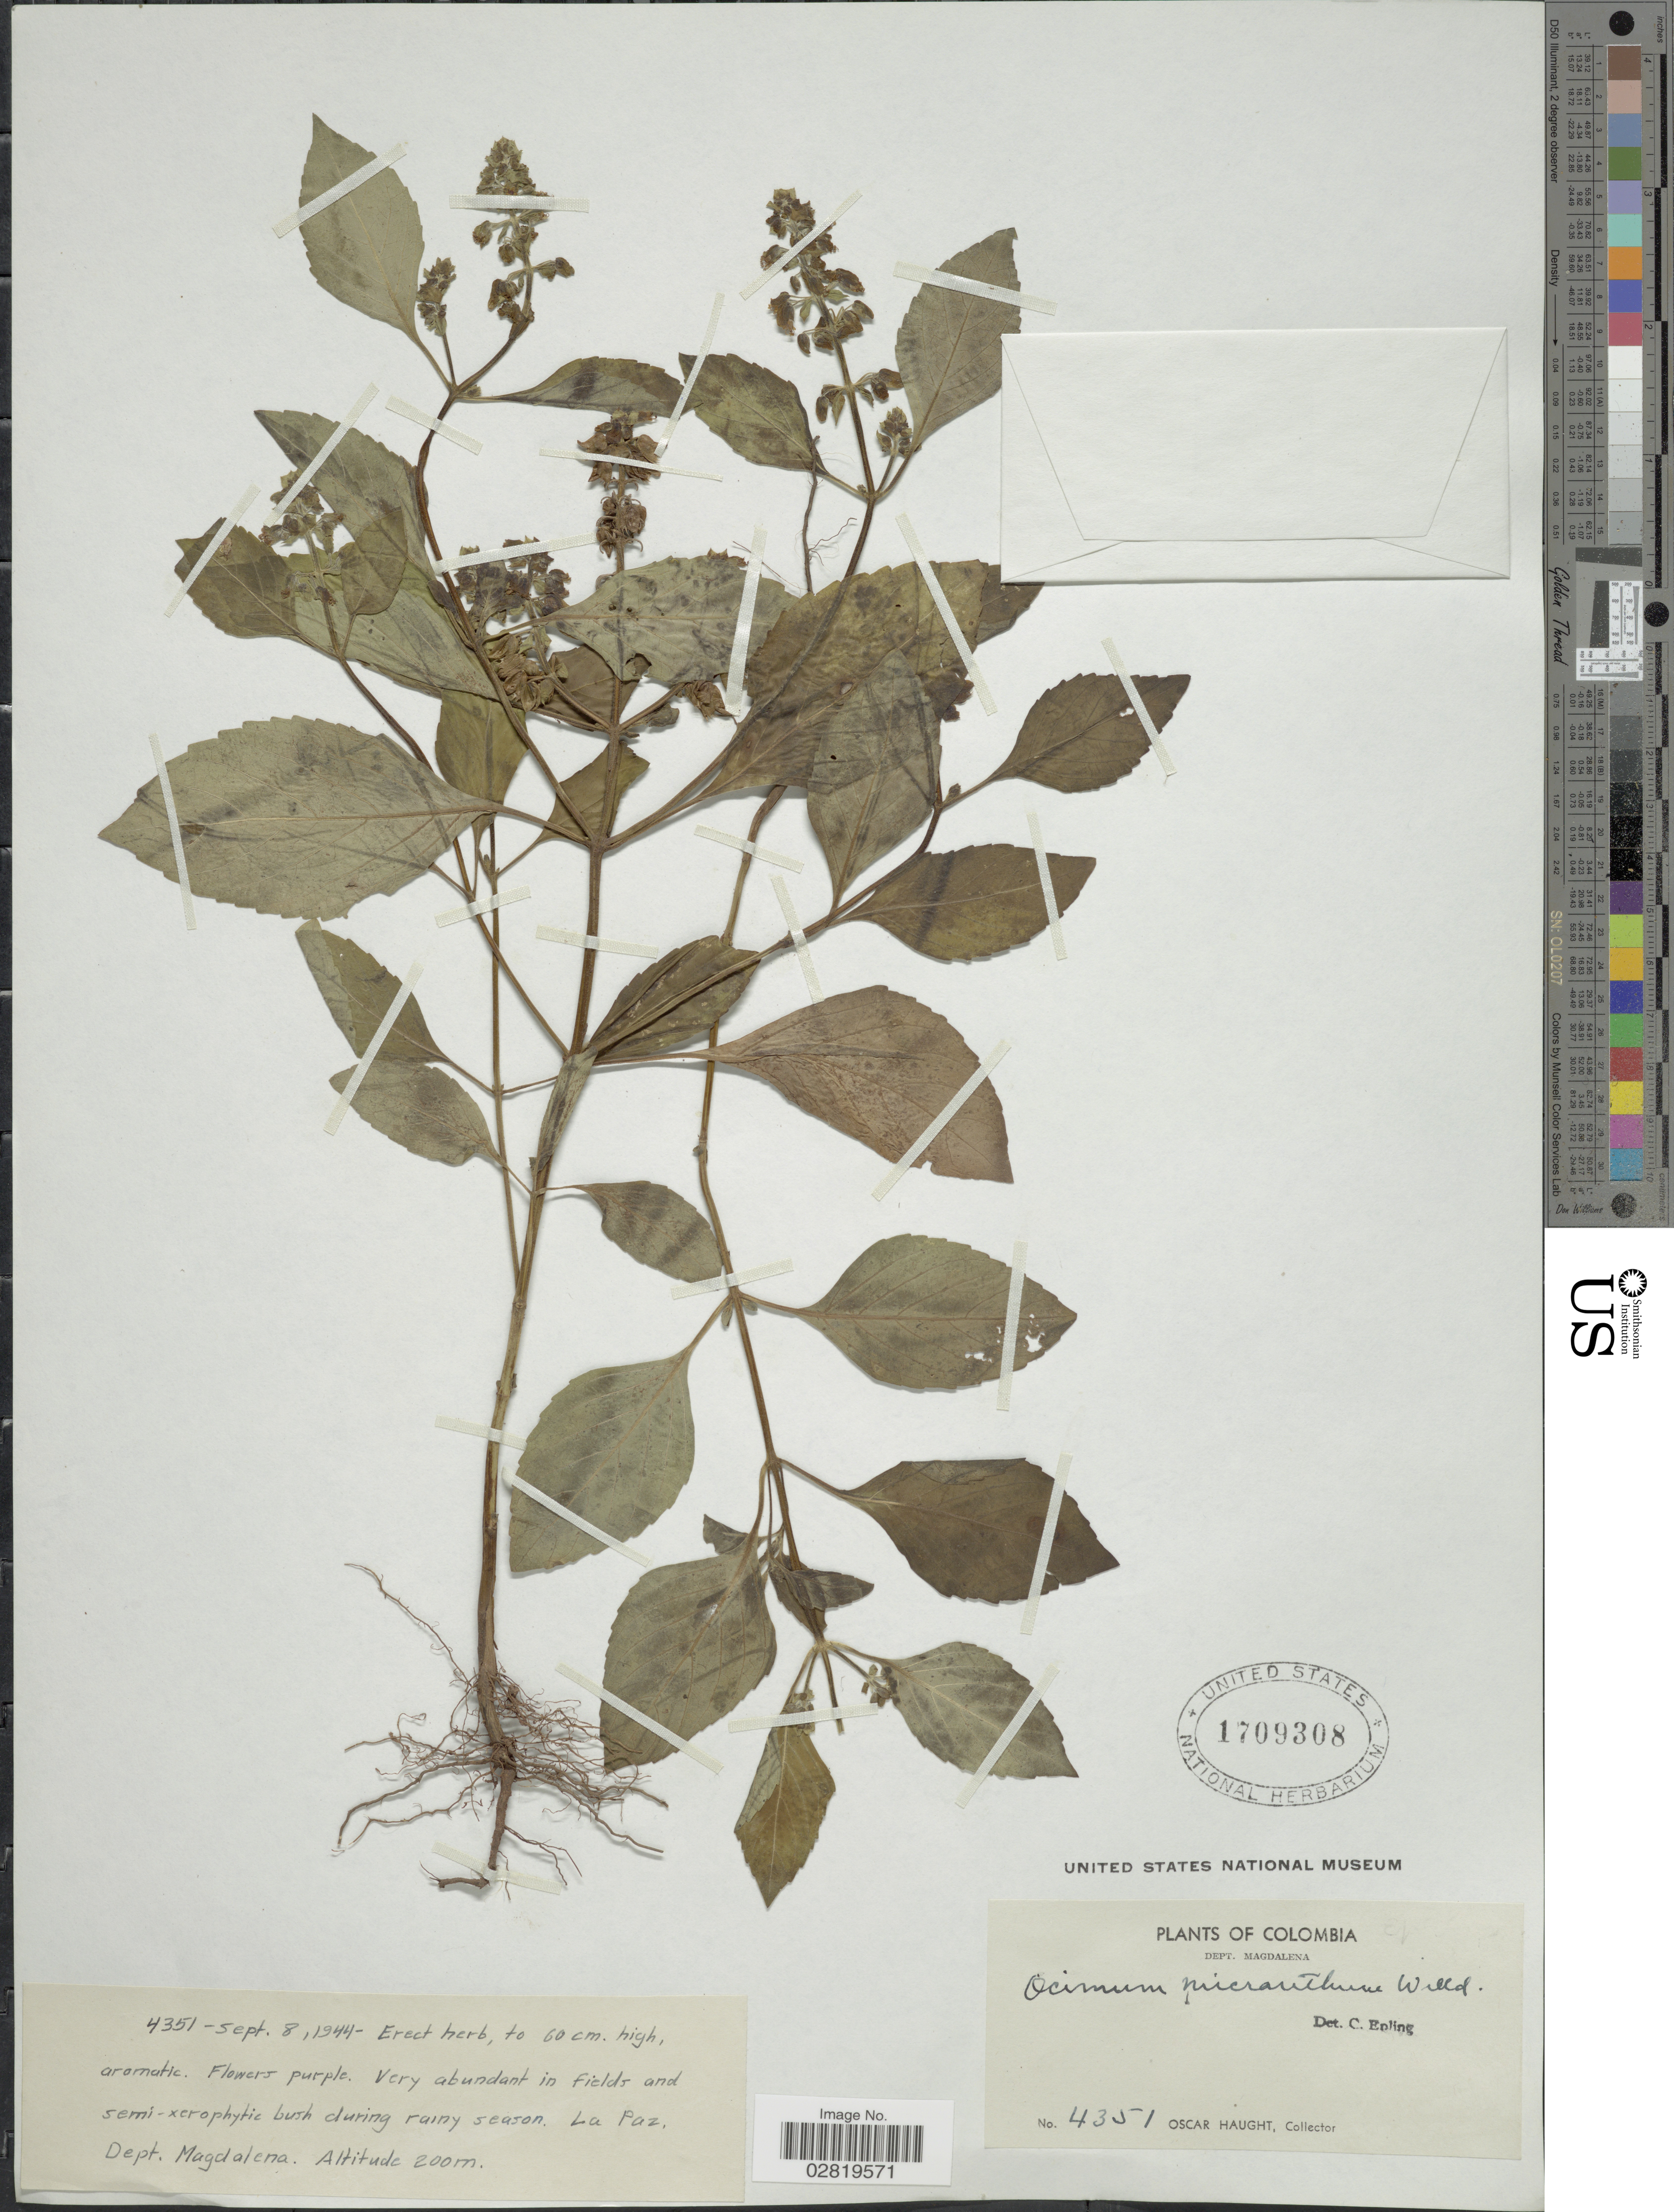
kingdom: Plantae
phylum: Tracheophyta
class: Magnoliopsida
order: Lamiales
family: Lamiaceae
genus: Ocimum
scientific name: Ocimum micranthum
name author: Willd.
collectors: O. Haught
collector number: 4351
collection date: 1944-09-08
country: Colombia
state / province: Magdalena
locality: Dept. Magdalena, La Paz.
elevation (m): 200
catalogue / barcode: US 1709308